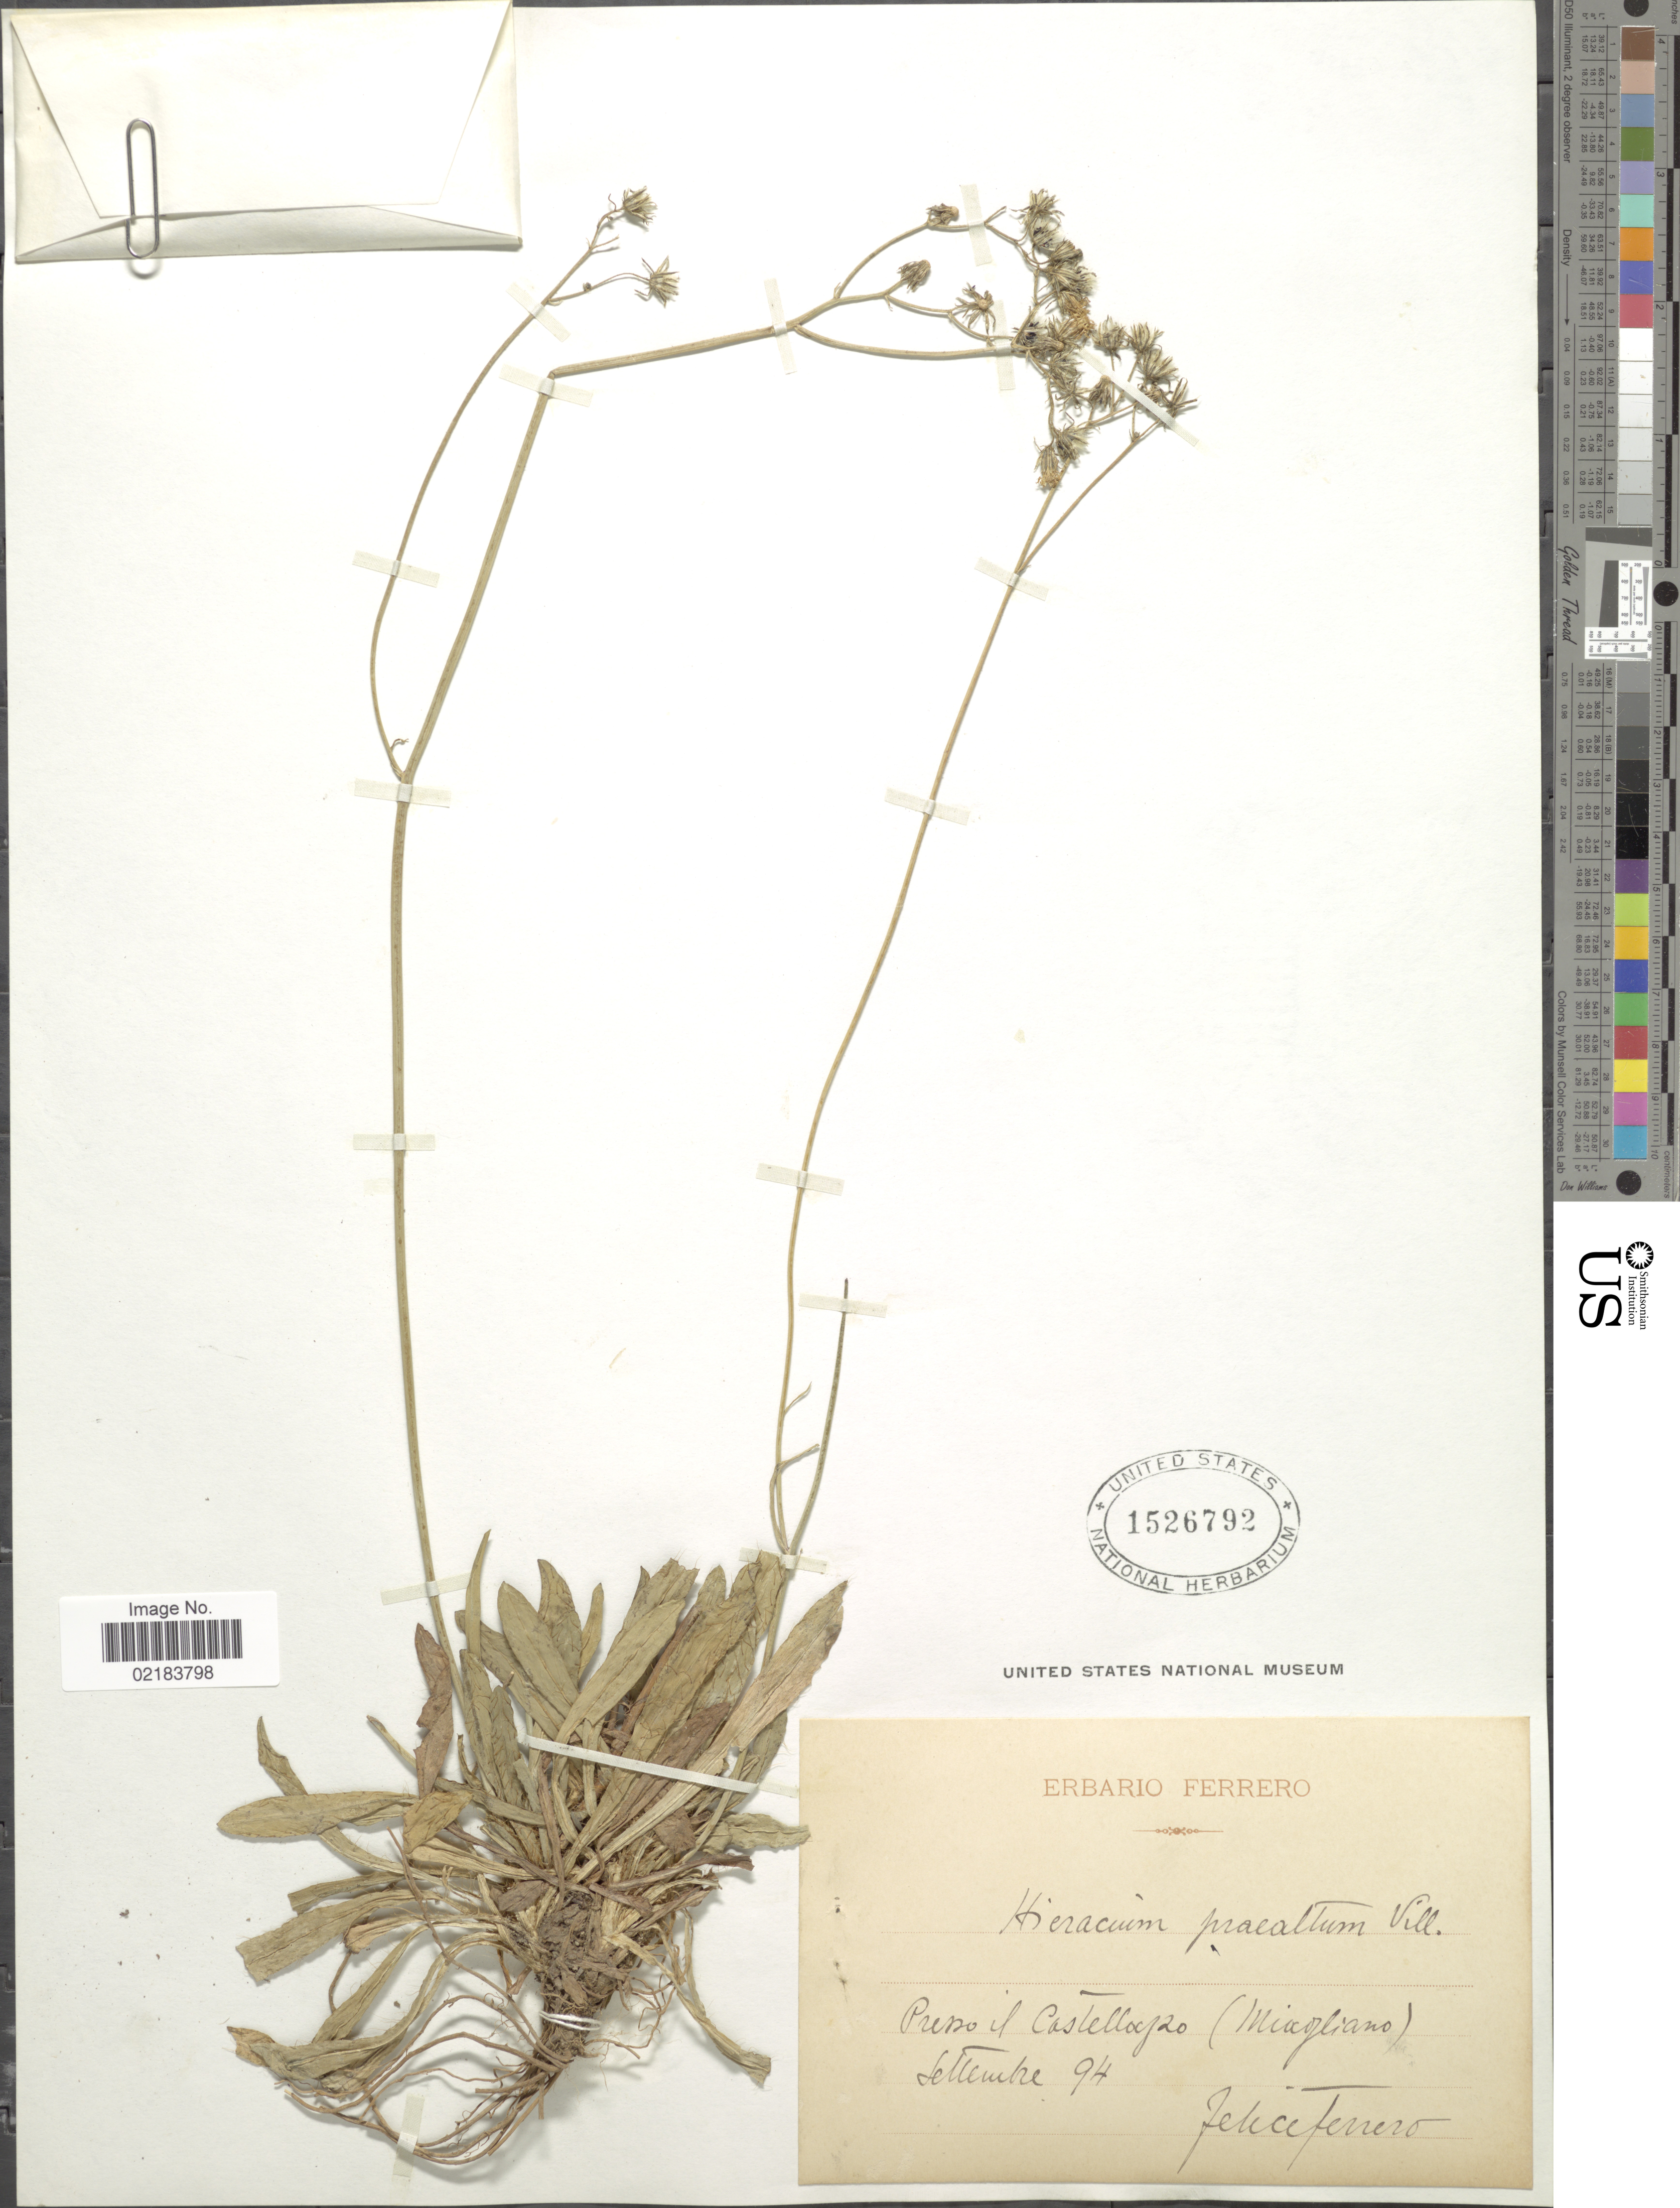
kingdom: Plantae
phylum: Tracheophyta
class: Magnoliopsida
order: Asterales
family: Asteraceae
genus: Pilosella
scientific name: Pilosella piloselloides subsp. praealta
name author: (Gochnat) S. Bräut. & Greuter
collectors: F. Ferrero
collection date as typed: Transcribed d/m/y: /9/94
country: Italy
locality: Presso il Castelloczo (Miagliano). [interpreted]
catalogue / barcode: US 1526792